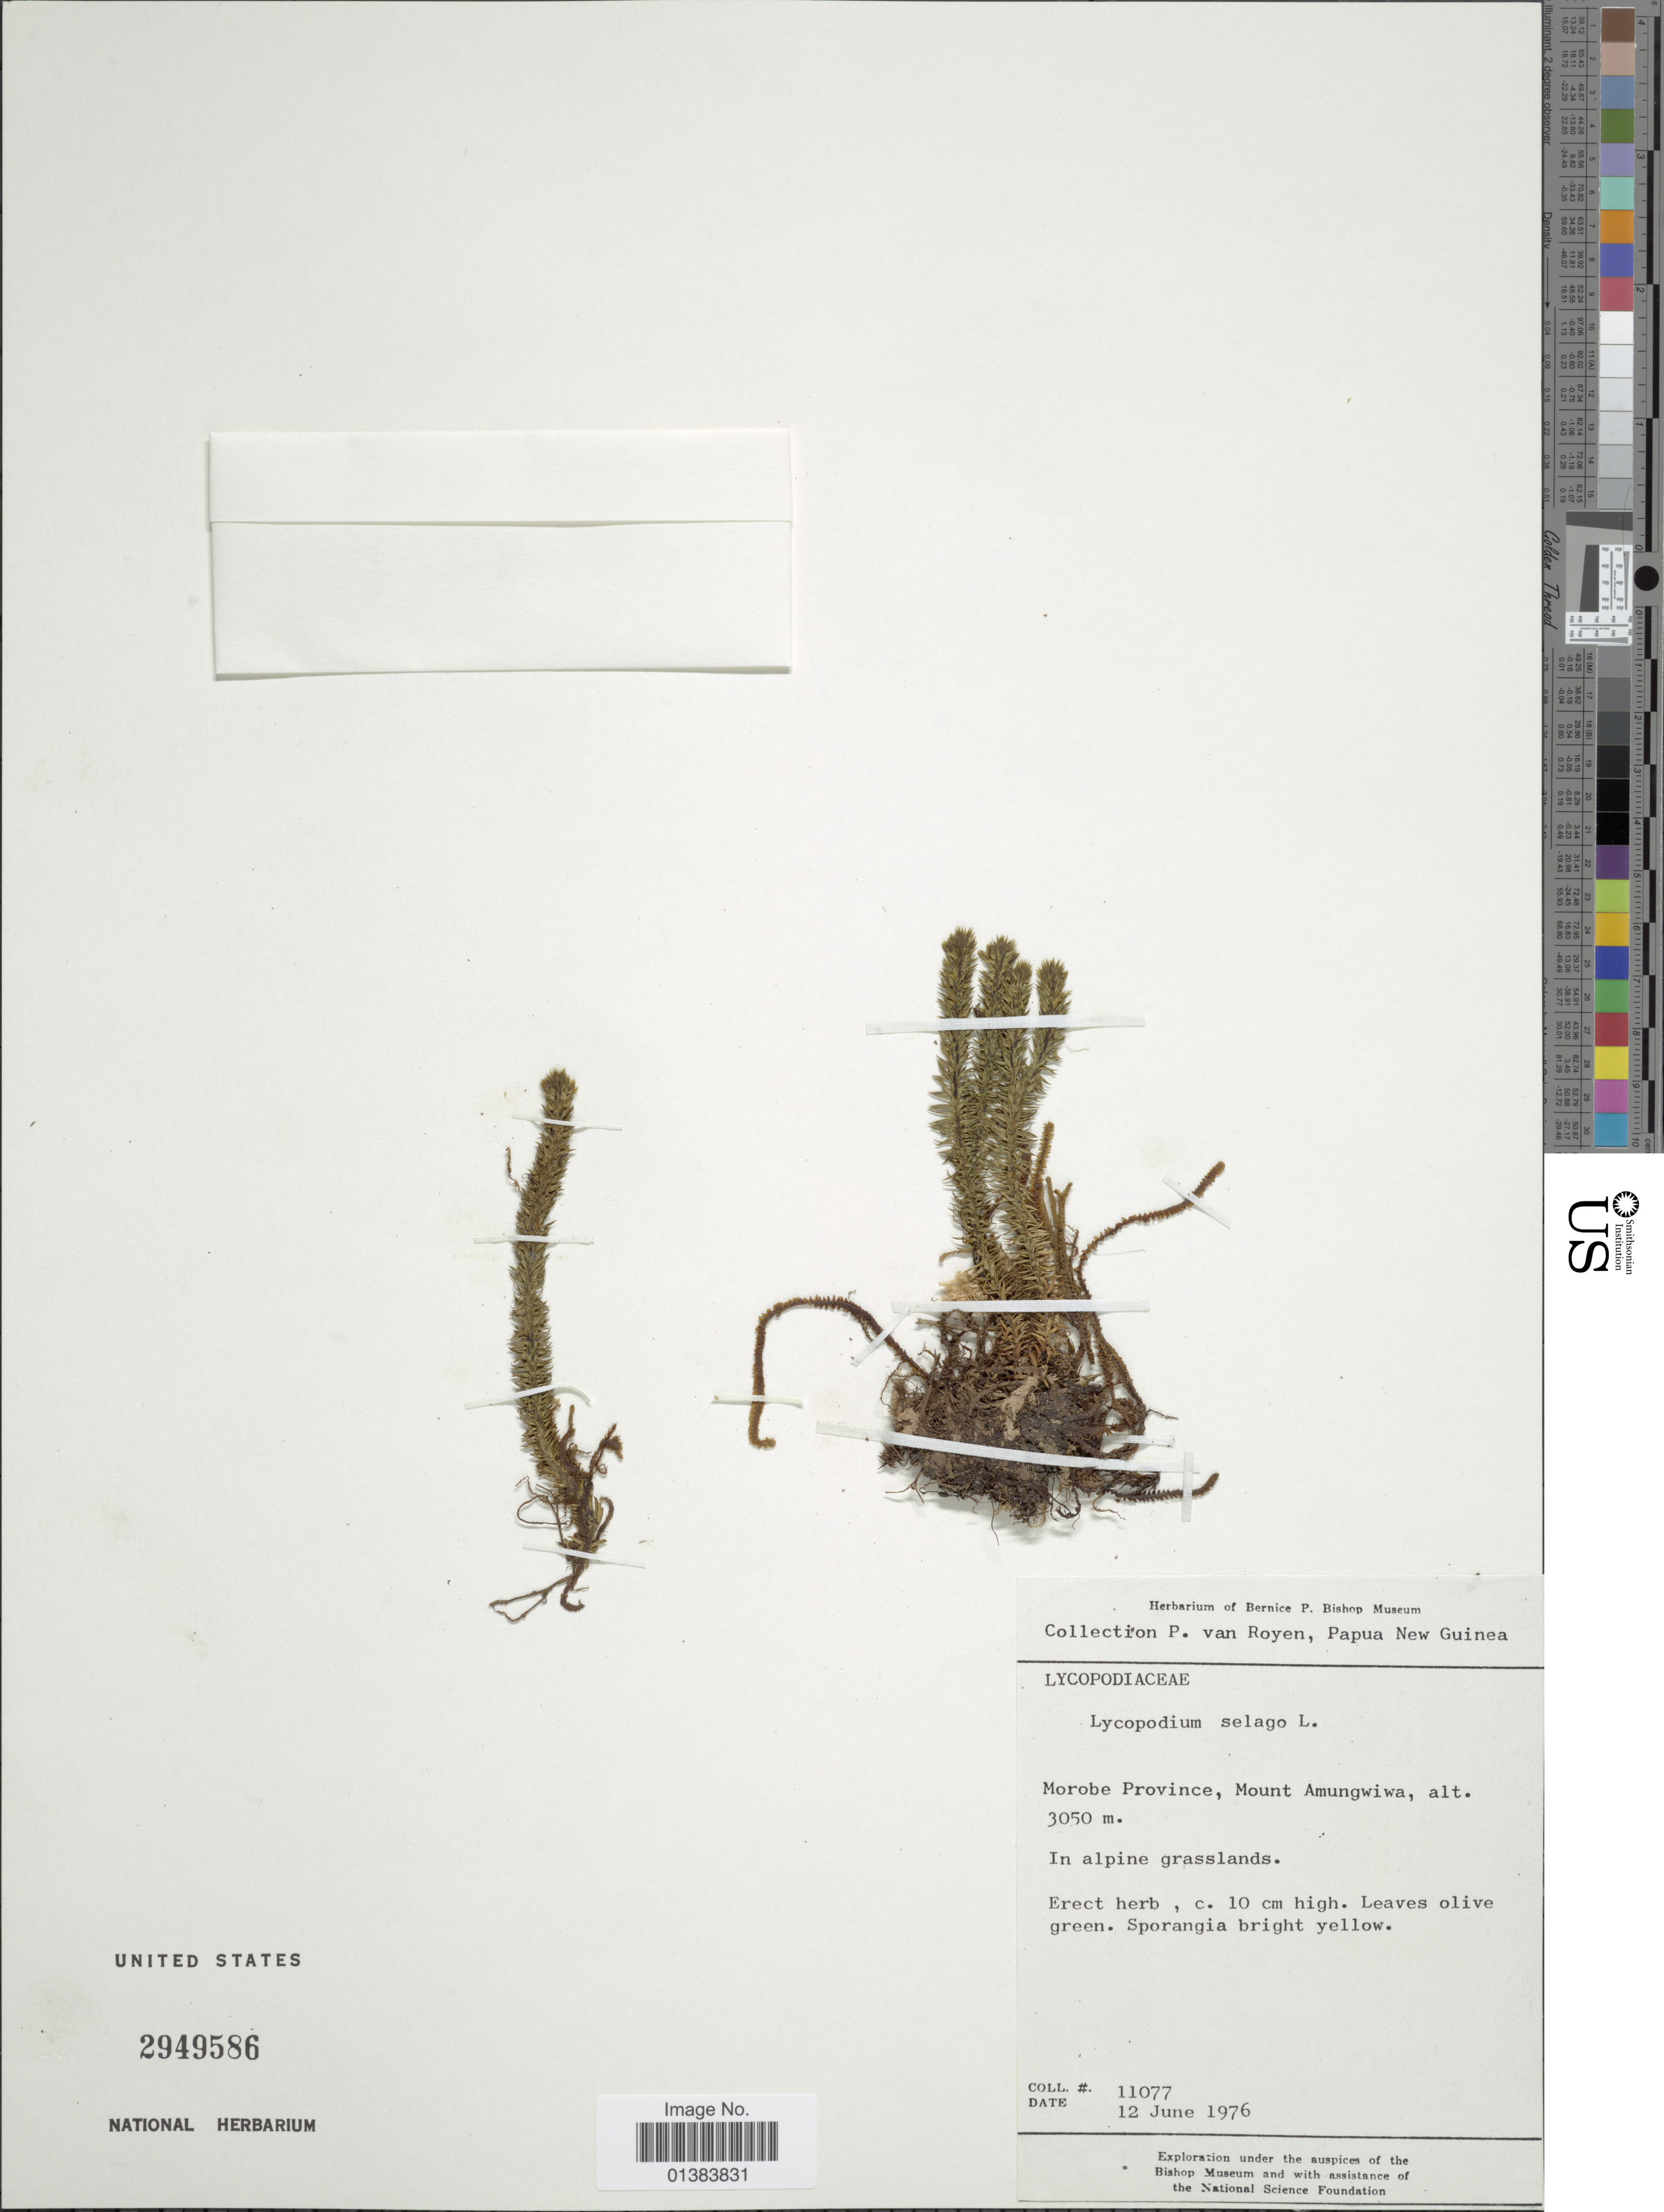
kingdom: Plantae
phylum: Tracheophyta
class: Lycopodiopsida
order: Lycopodiales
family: Lycopodiaceae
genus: Huperzia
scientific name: Huperzia zollingeri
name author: (Herter) Holub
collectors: P. van Royen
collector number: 11077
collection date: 1976-06-12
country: Papua New Guinea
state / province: Morobe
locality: Mount Amungwiwa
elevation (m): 3050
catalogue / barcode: US 2949586